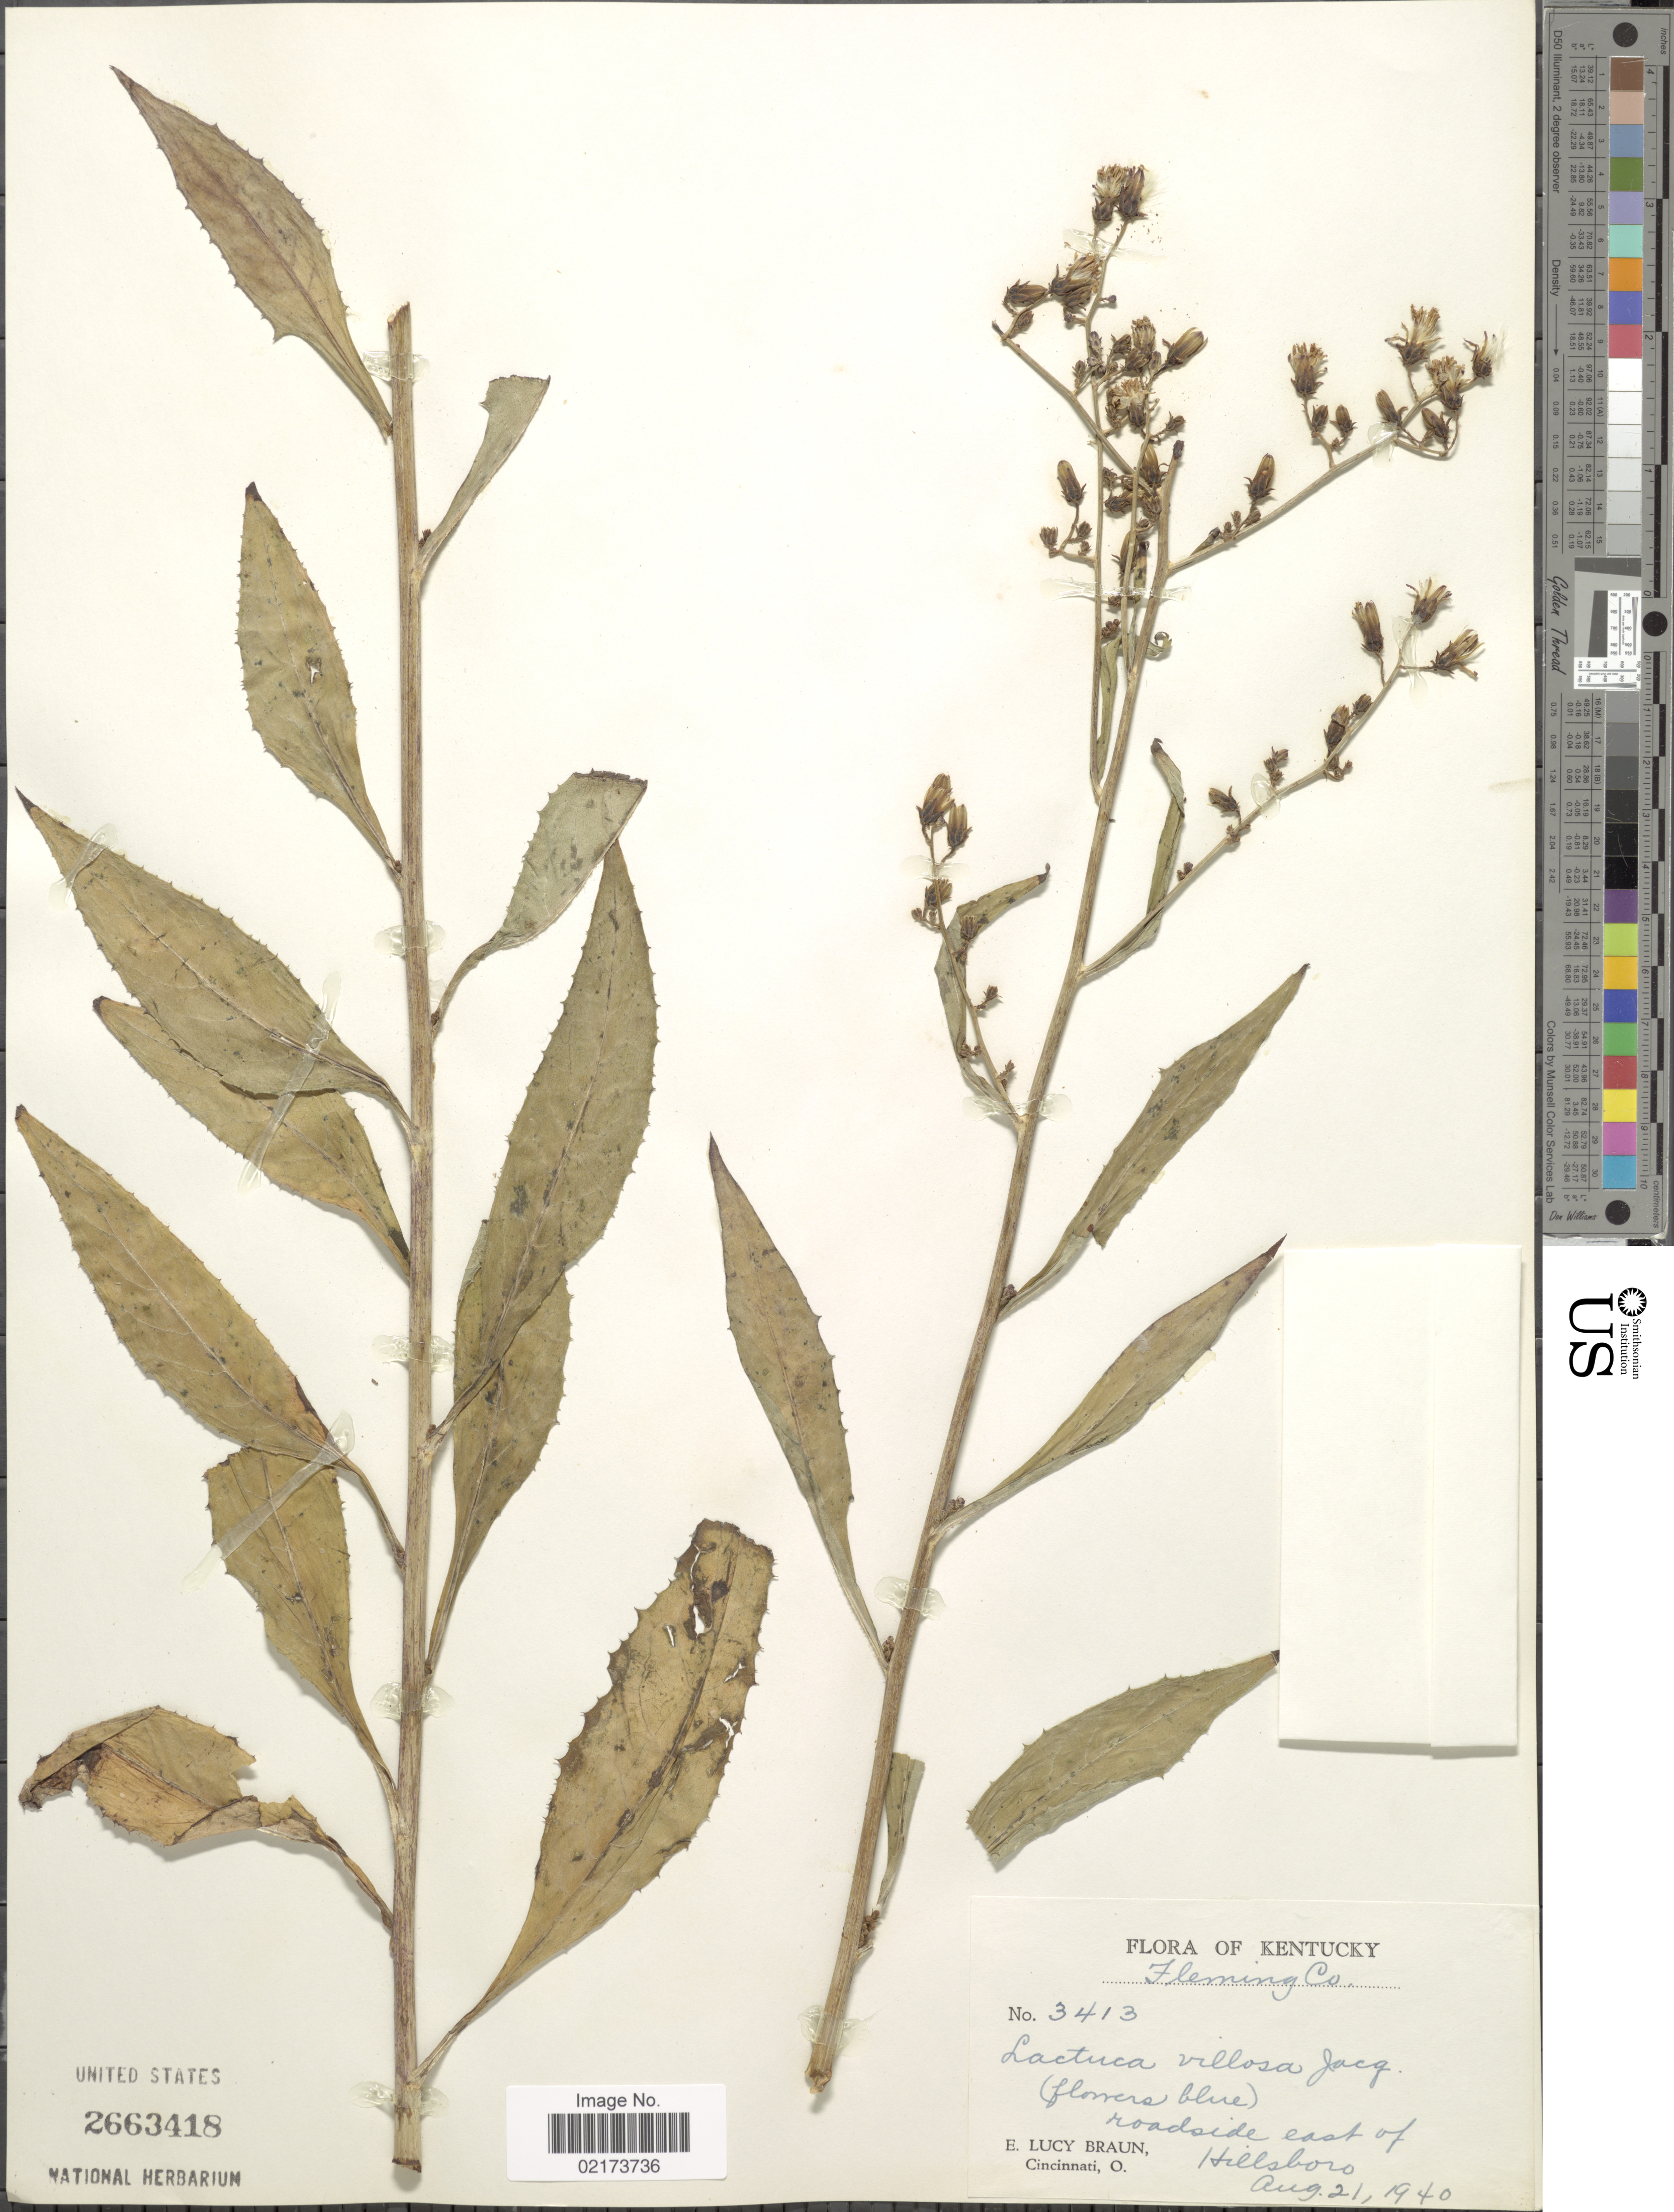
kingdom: Plantae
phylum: Tracheophyta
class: Magnoliopsida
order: Asterales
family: Asteraceae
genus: Lactuca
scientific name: Lactuca floridana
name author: (L.) Gaertn.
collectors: E. L. Braun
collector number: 3413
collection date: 1940-08-21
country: United States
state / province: Kentucky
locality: Fleming Co., roadside east of Hillsboro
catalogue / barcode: US 2663418